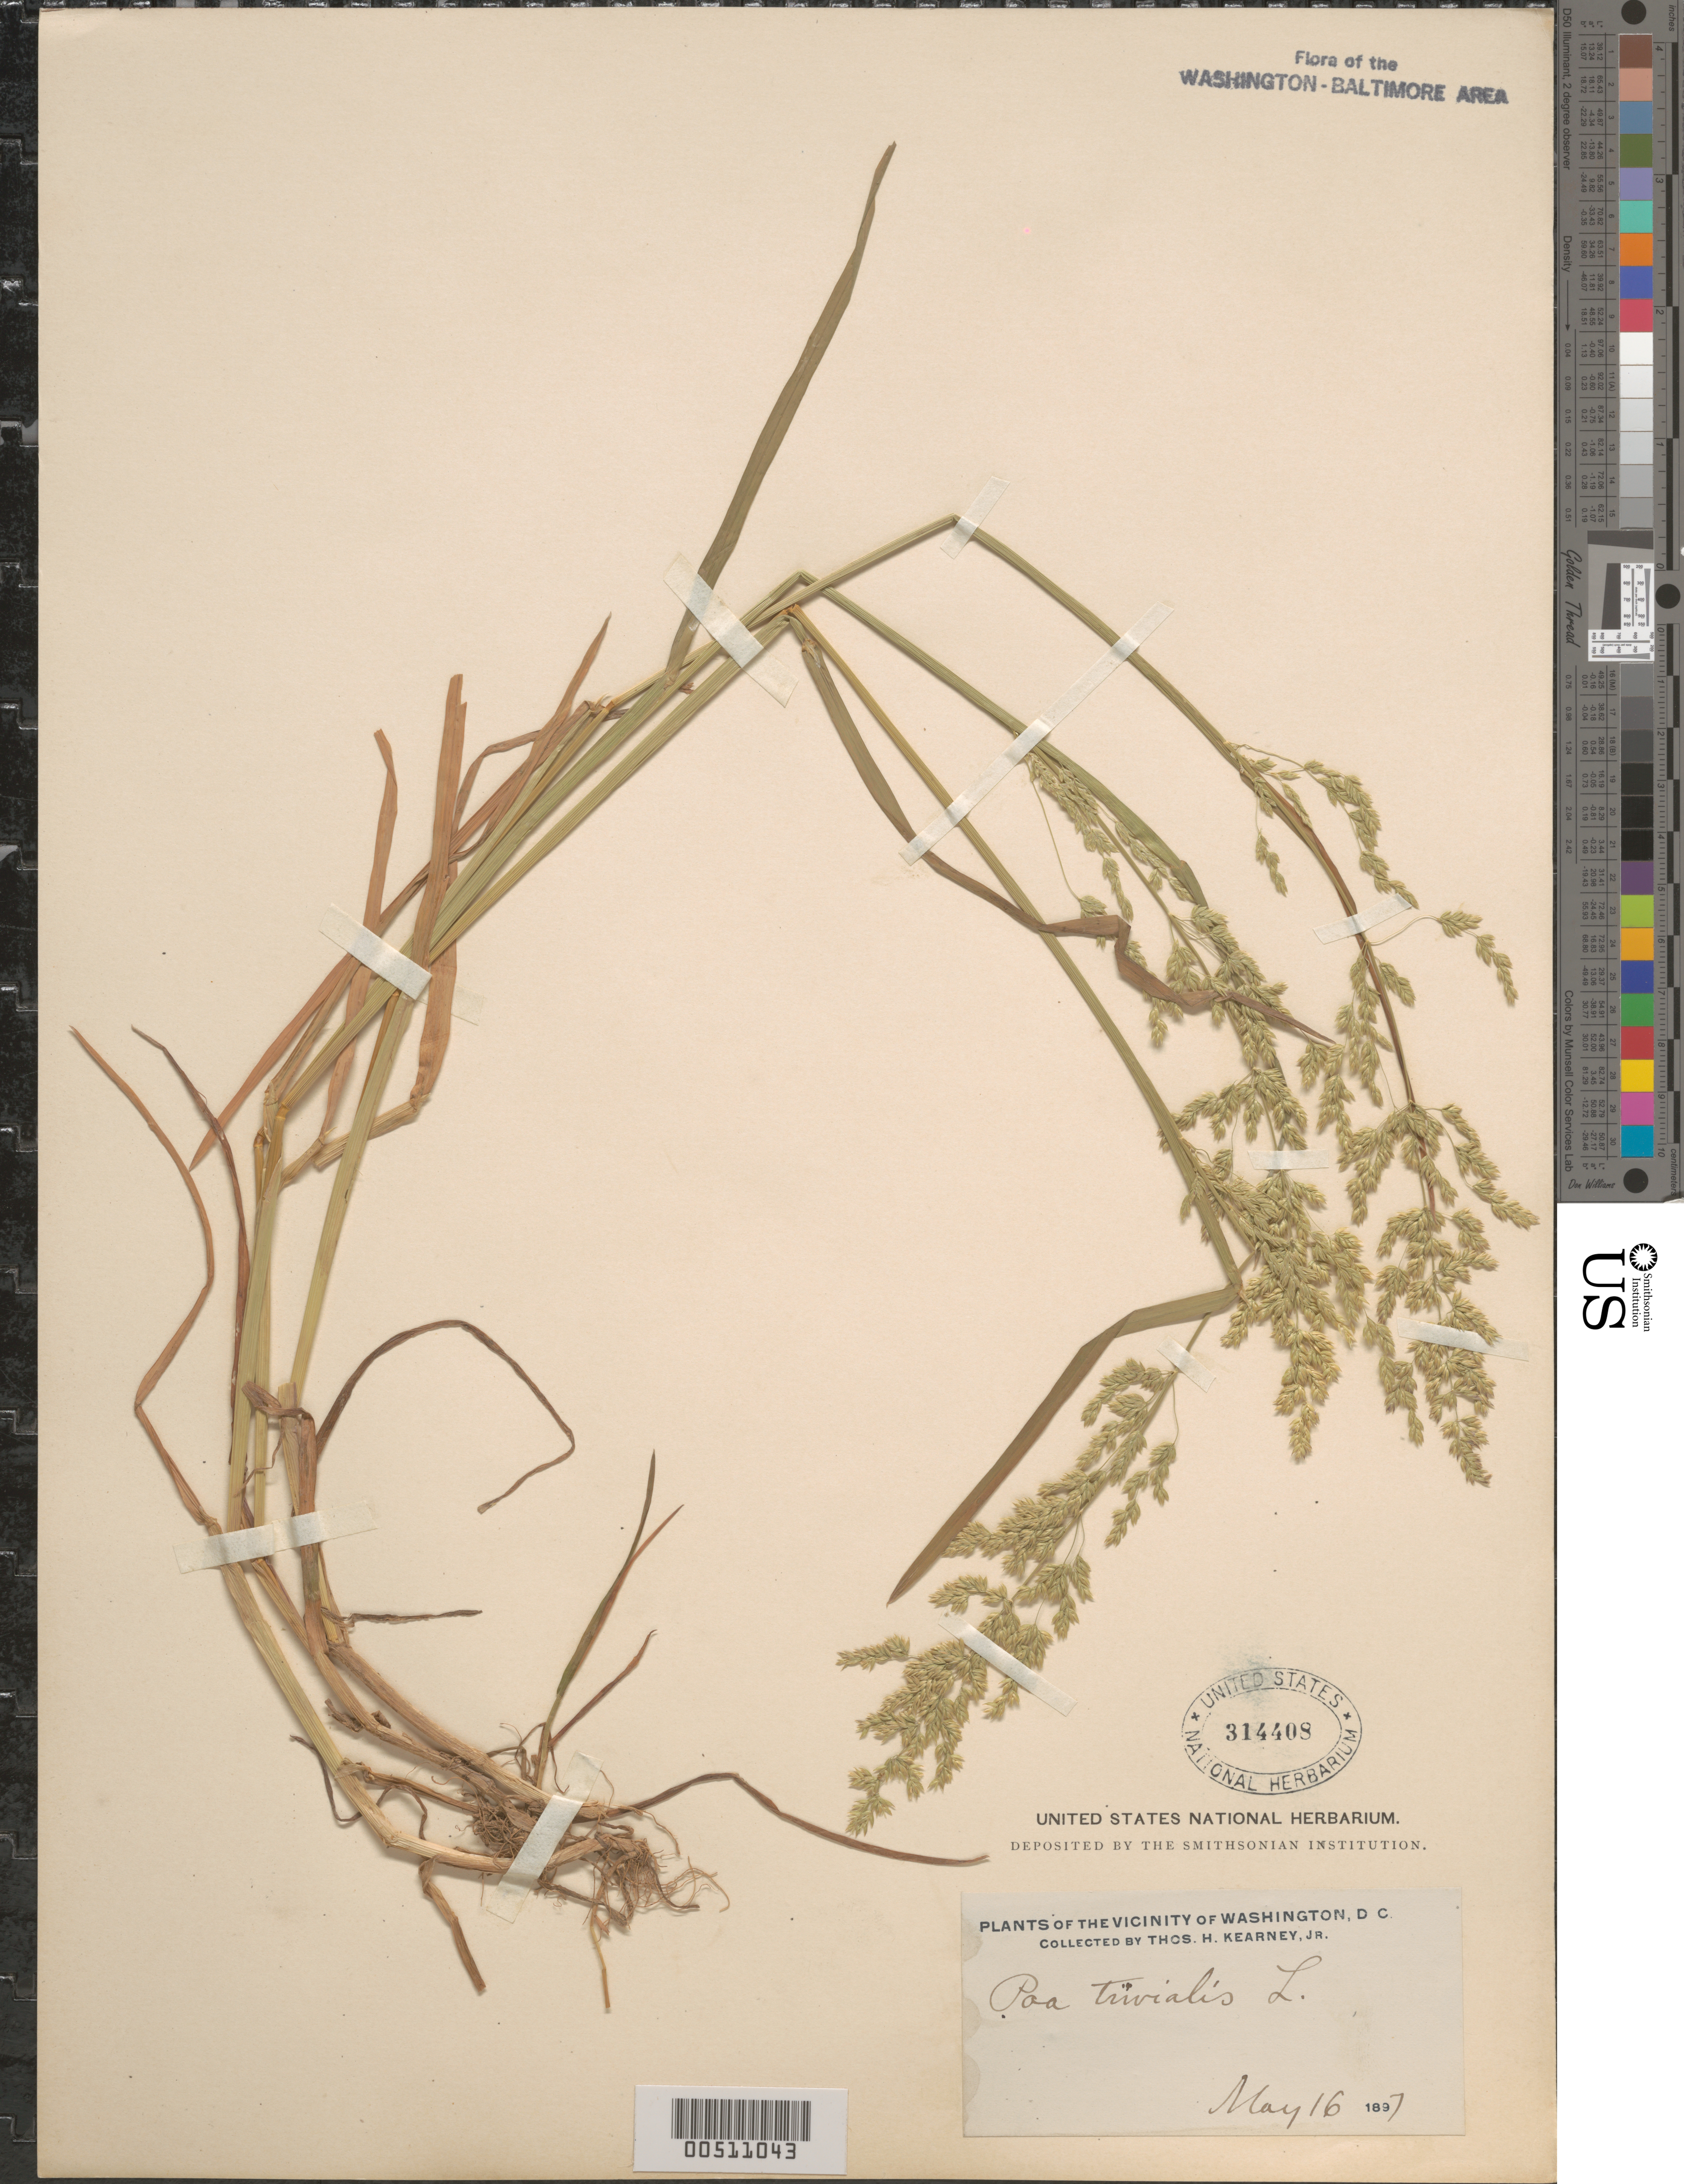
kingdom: Plantae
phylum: Tracheophyta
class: Liliopsida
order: Poales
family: Poaceae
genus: Poa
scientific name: Poa trivialis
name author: L.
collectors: T. H. Kearney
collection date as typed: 16 May 1897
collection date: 1897-05-16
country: United States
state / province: District of Columbia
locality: Washington DC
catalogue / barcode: US 314408